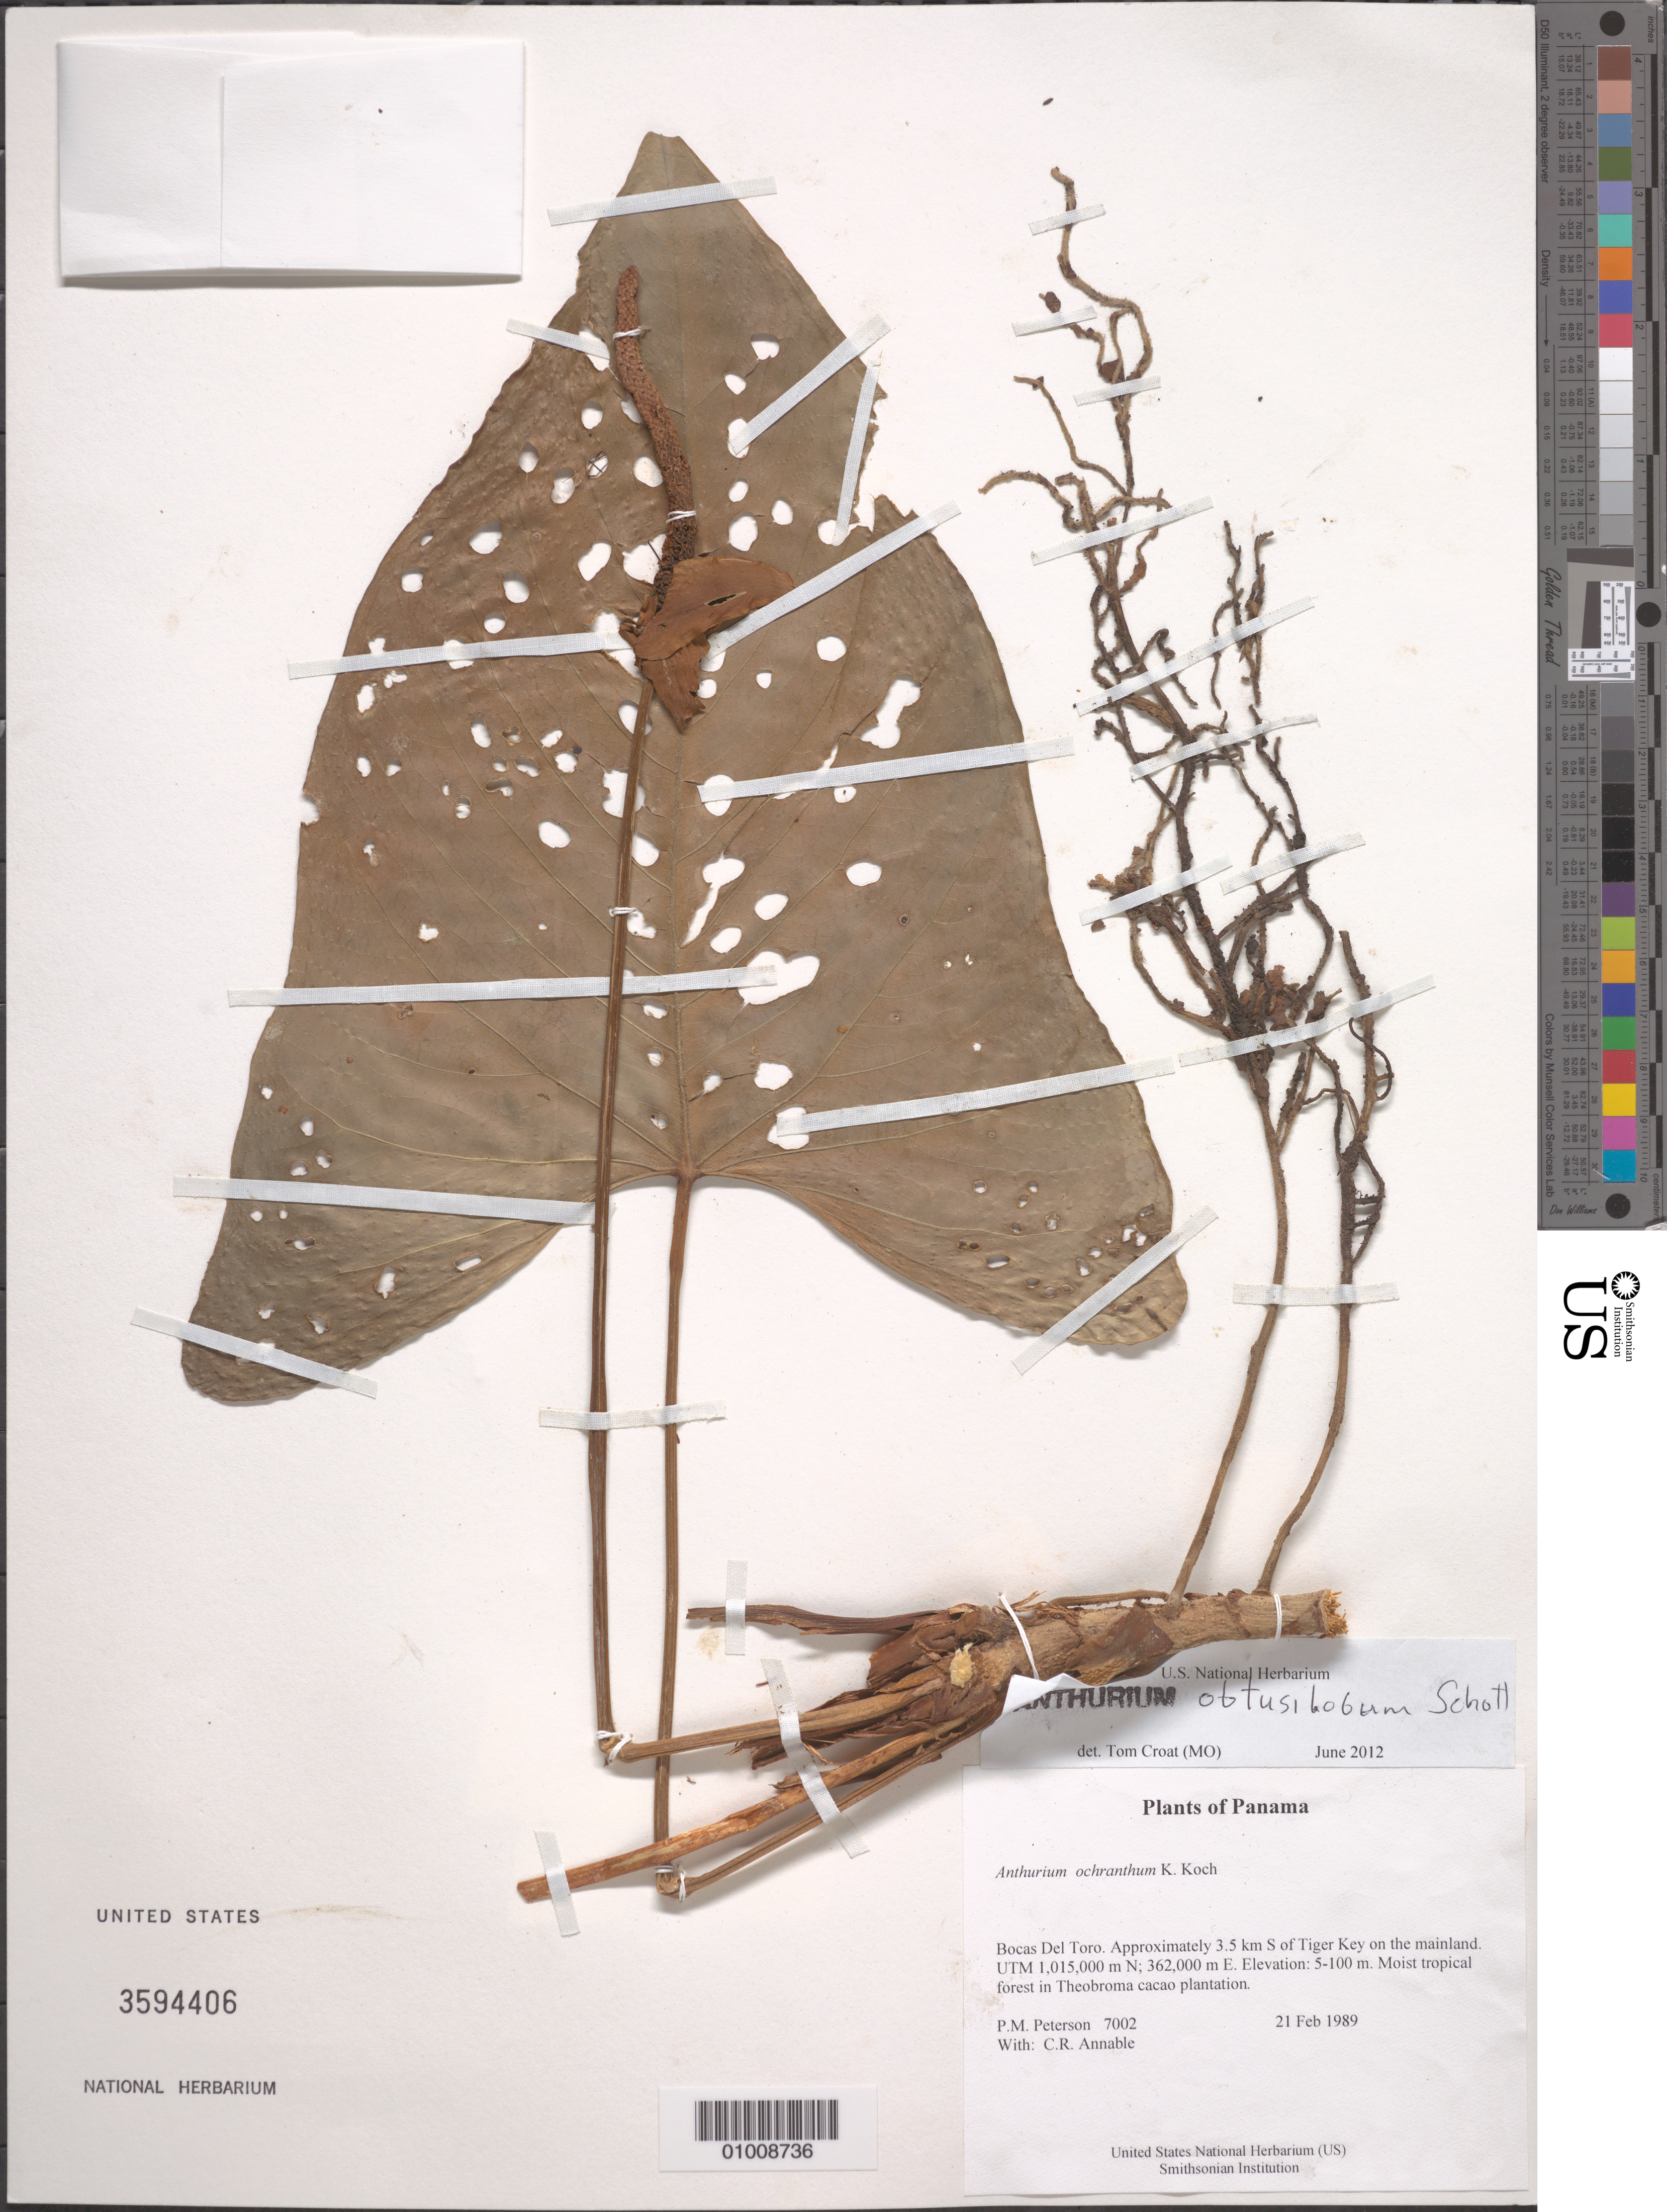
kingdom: Plantae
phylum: Tracheophyta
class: Liliopsida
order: Alismatales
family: Araceae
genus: Anthurium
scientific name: Anthurium ochranthum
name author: K. Koch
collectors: P. M. Peterson & C. R. Annable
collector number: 07002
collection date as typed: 21 Feb 1989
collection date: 1989-02-21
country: Panama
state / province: Bocas del Toro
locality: Approximately 3.5 km S of Tiger Key on the mainland. UTM 1,015,000 m N; 362,000 m E.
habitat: Moist tropical forest in Theobroma cacao plantation.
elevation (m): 5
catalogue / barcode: US 3594406